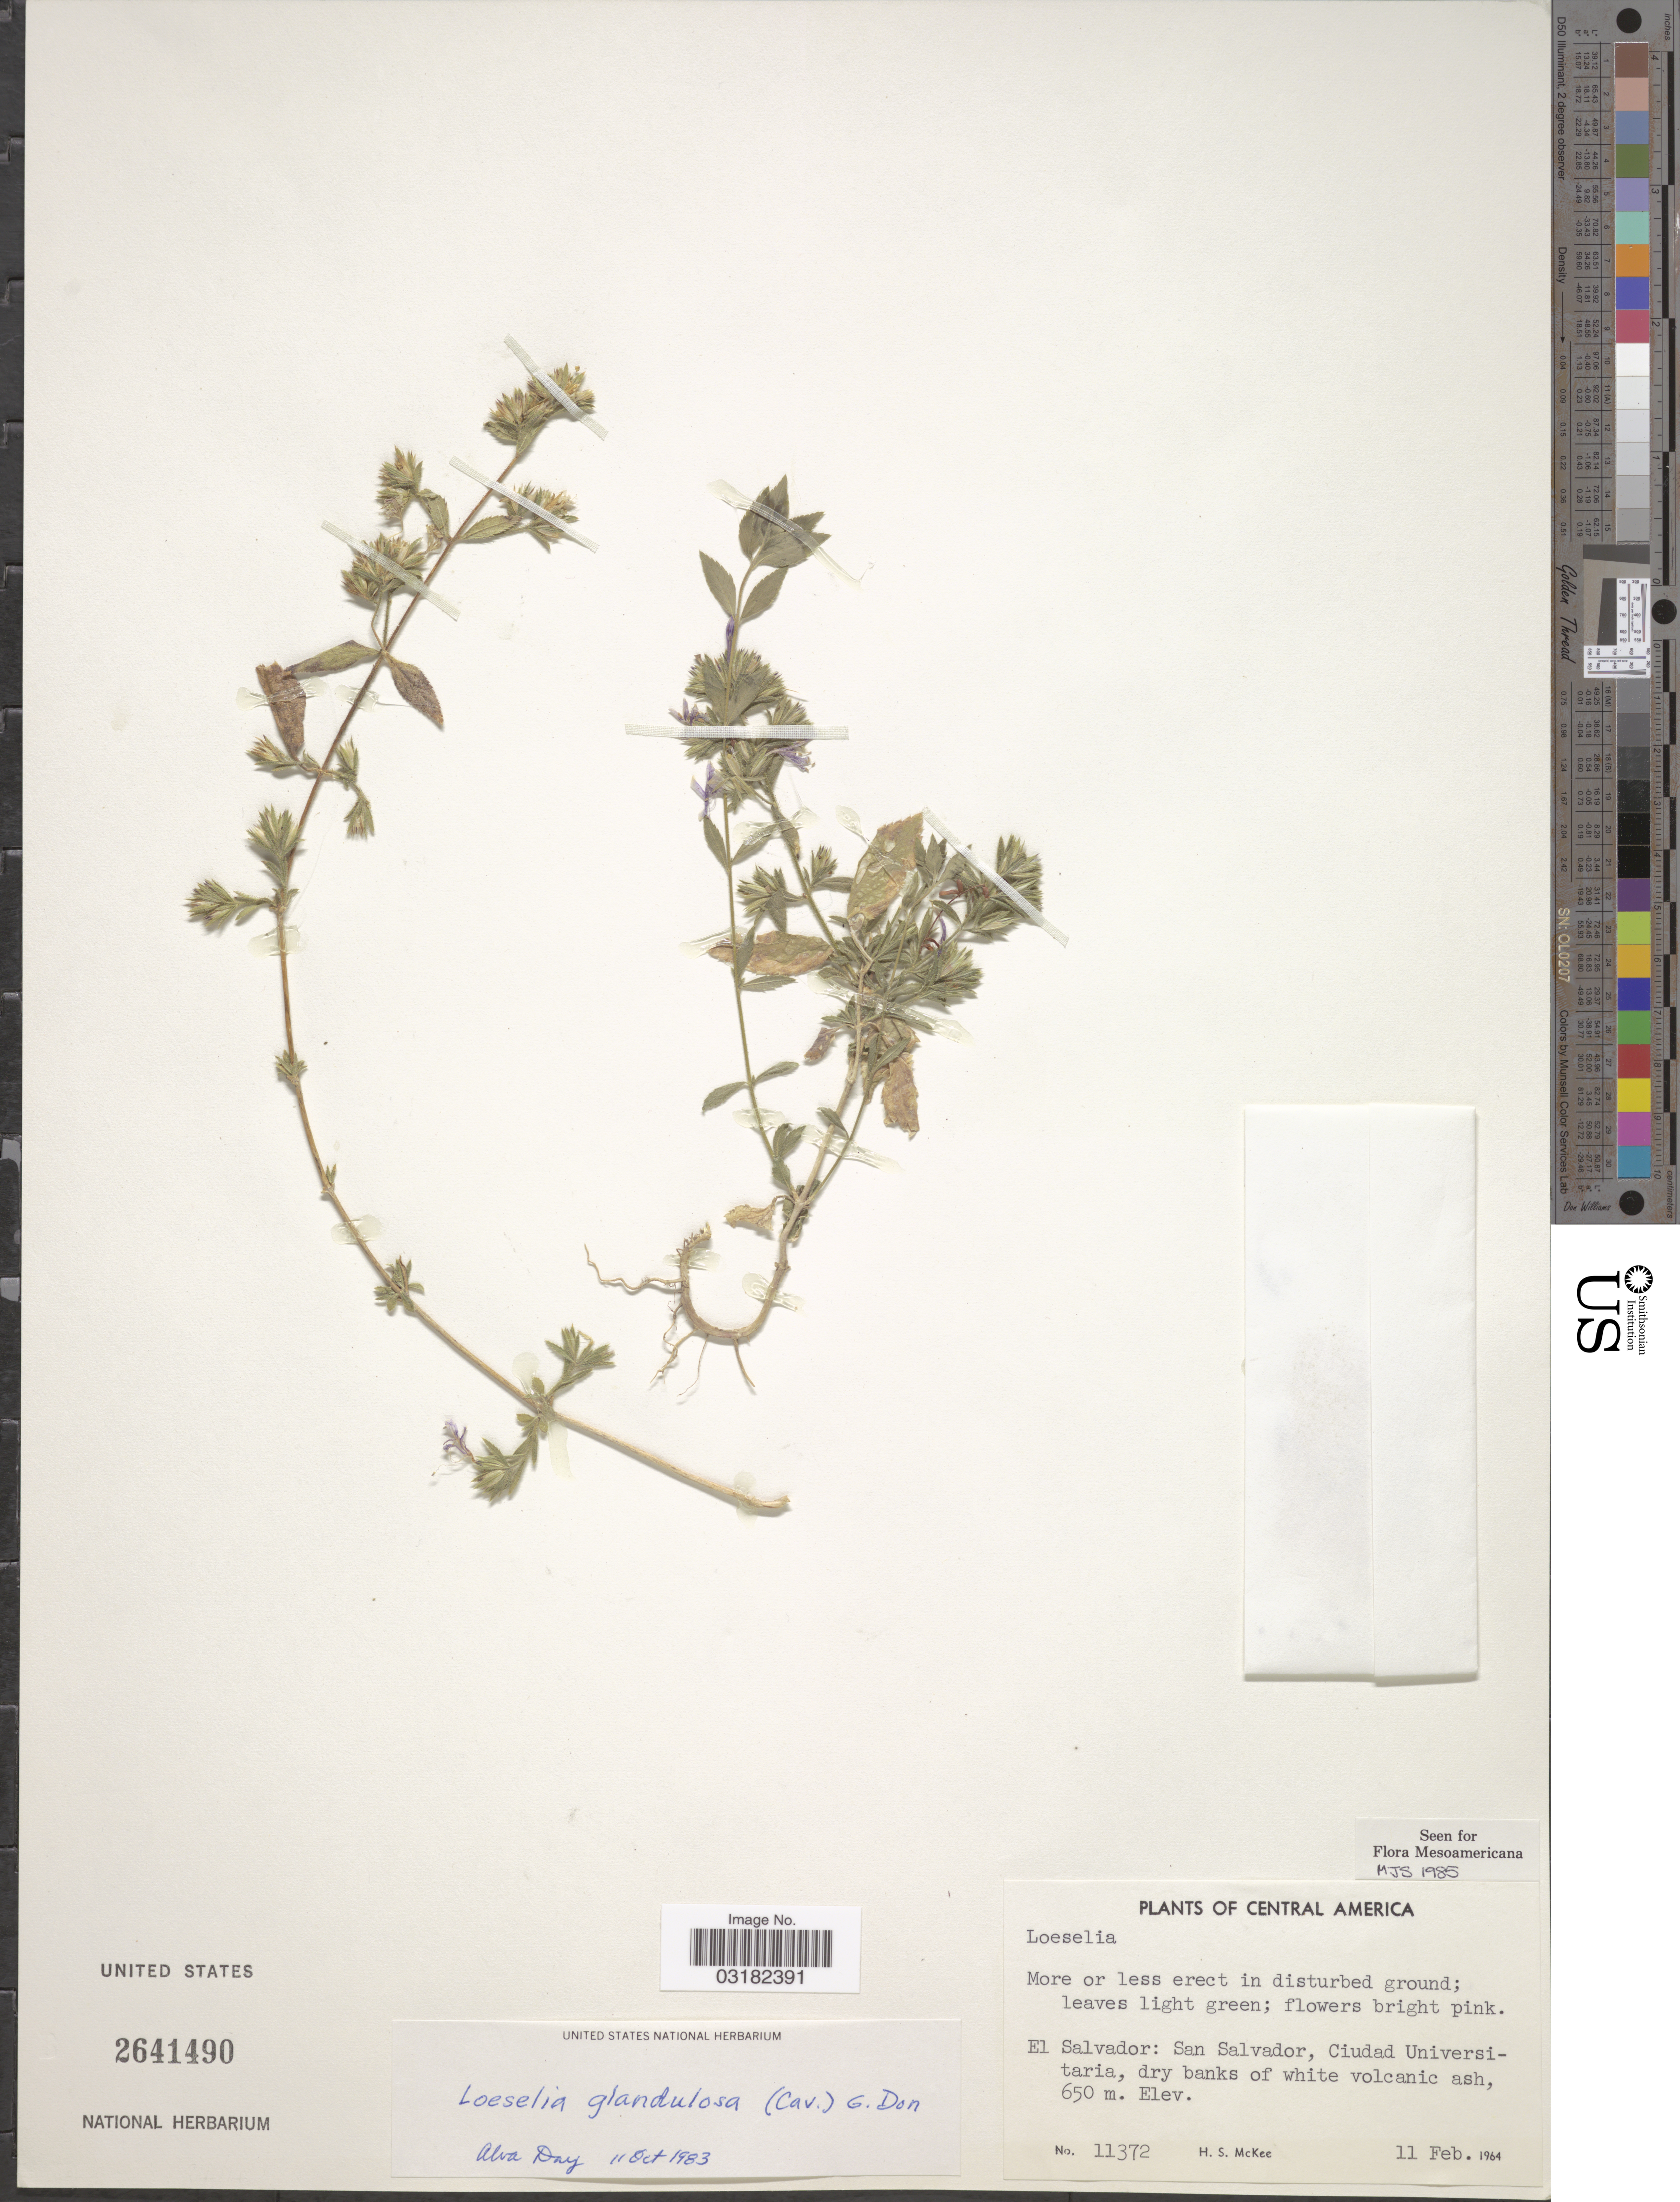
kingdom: Plantae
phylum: Tracheophyta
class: Magnoliopsida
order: Ericales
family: Polemoniaceae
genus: Loeselia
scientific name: Loeselia glandulosa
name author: (Cav.) G. Don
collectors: H. S. McKee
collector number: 11372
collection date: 1964-02-11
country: El Salvador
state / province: San Salvador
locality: Ciudad Universitaria, dry banks of white volcanic ash.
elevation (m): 650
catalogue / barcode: US 2641490